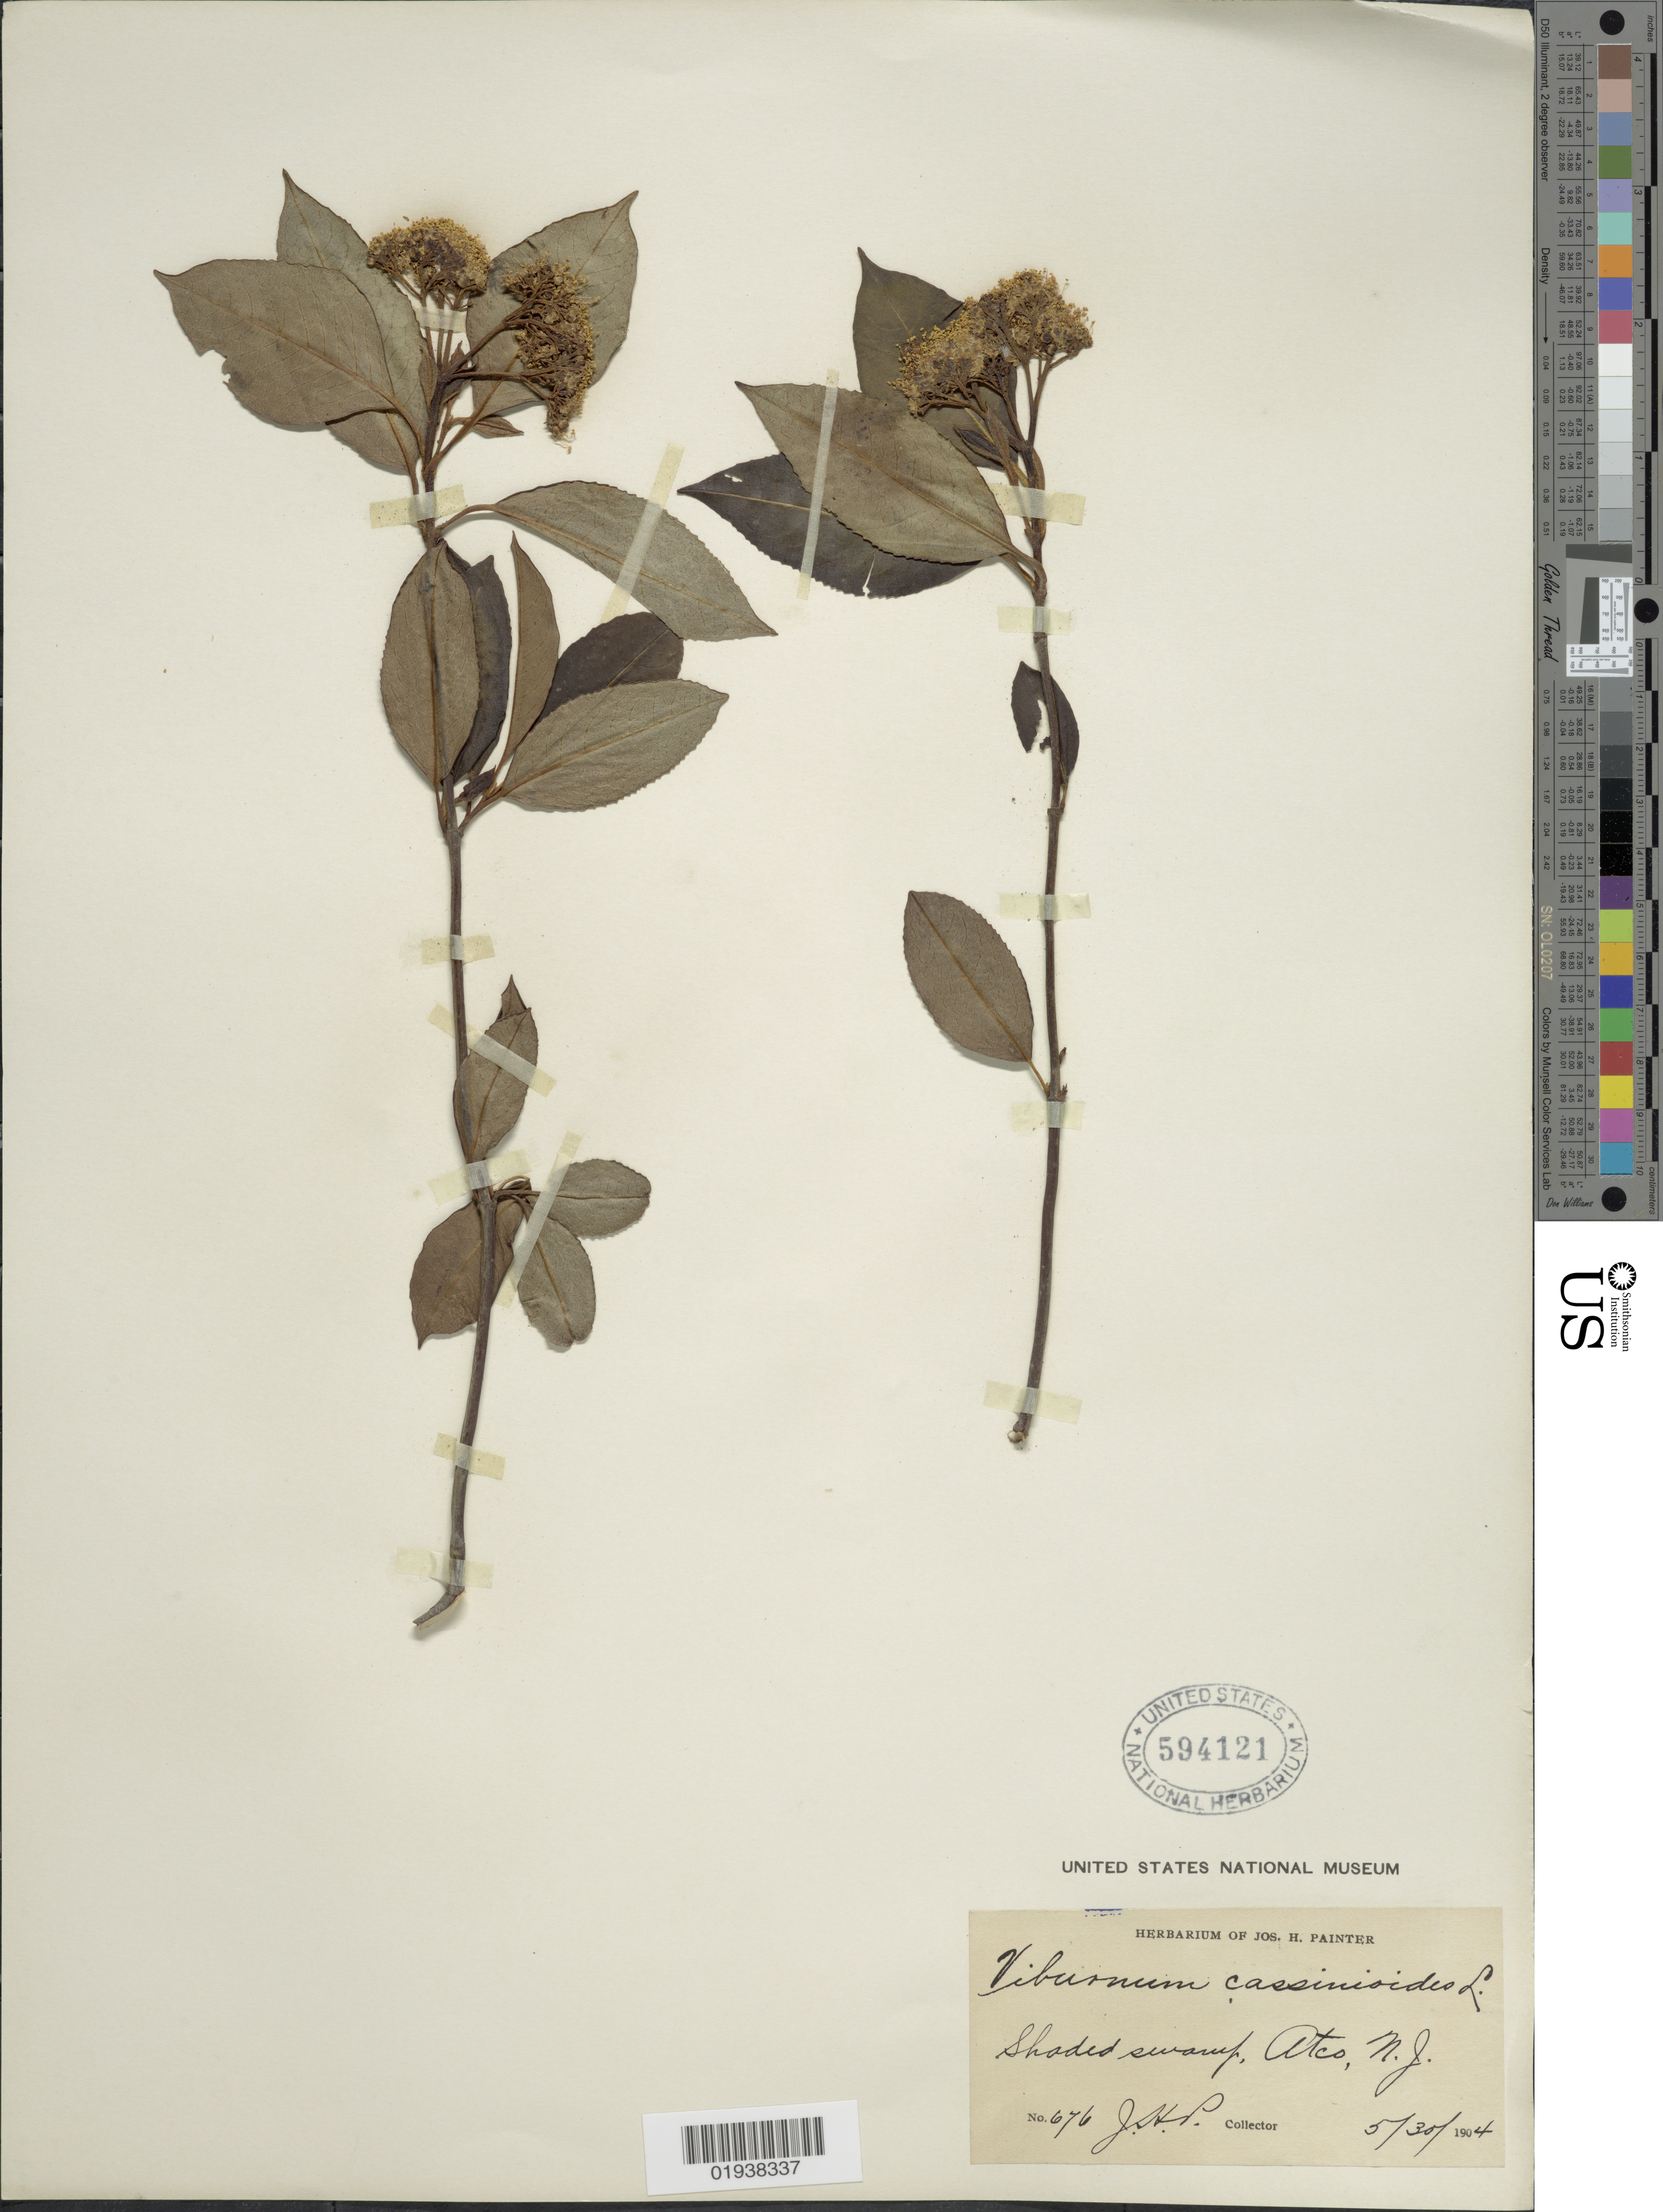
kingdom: Plantae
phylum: Tracheophyta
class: Magnoliopsida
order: Dipsacales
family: Viburnaceae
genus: Viburnum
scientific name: Viburnum cassinoides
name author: L.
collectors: J. H. Painter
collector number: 676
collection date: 1904-05-30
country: United States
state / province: New Jersey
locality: Shaded swamp, Atco.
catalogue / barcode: US 594121